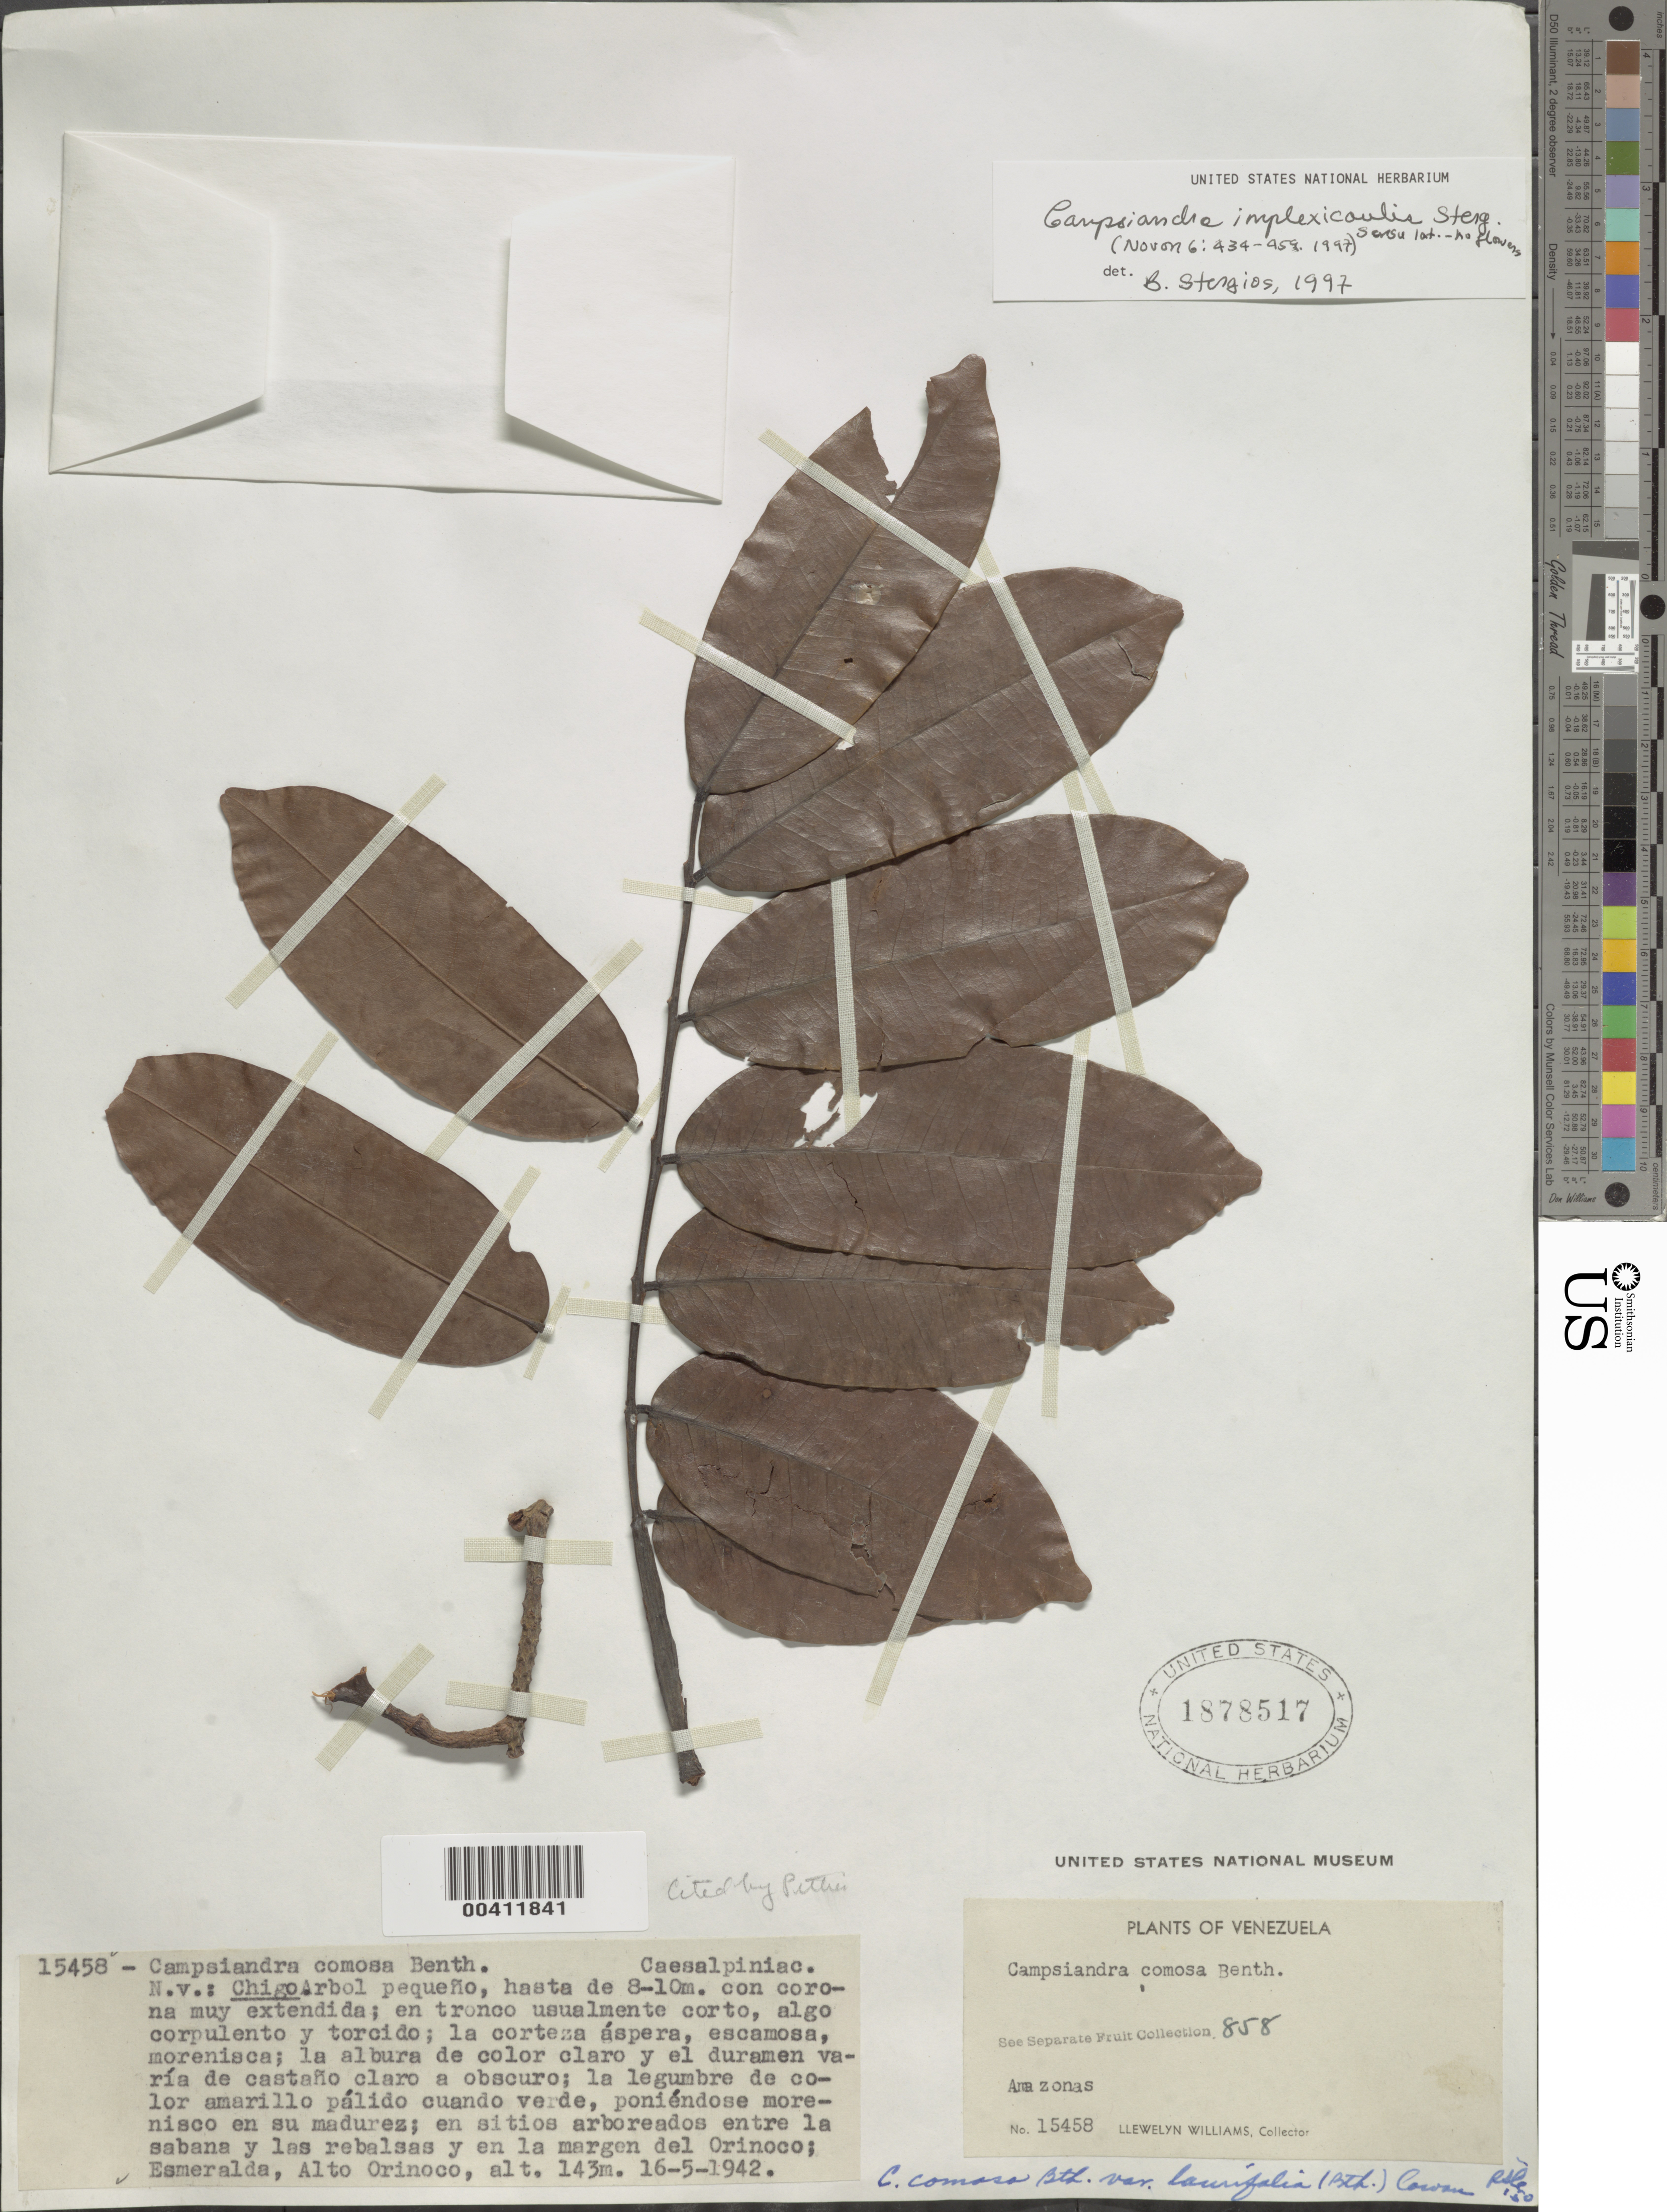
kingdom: Plantae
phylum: Tracheophyta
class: Magnoliopsida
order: Fabales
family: Fabaceae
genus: Campsiandra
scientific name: Campsiandra implexicaulis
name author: Stergios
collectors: Ll. Williams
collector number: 15458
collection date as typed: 16 May 1942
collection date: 1942-05-16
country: Venezuela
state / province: Amazonas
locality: Entre la sabana y las rebalsas y en la margen del orinoco, esmeralda, alto orinoco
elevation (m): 143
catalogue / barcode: US 1878517